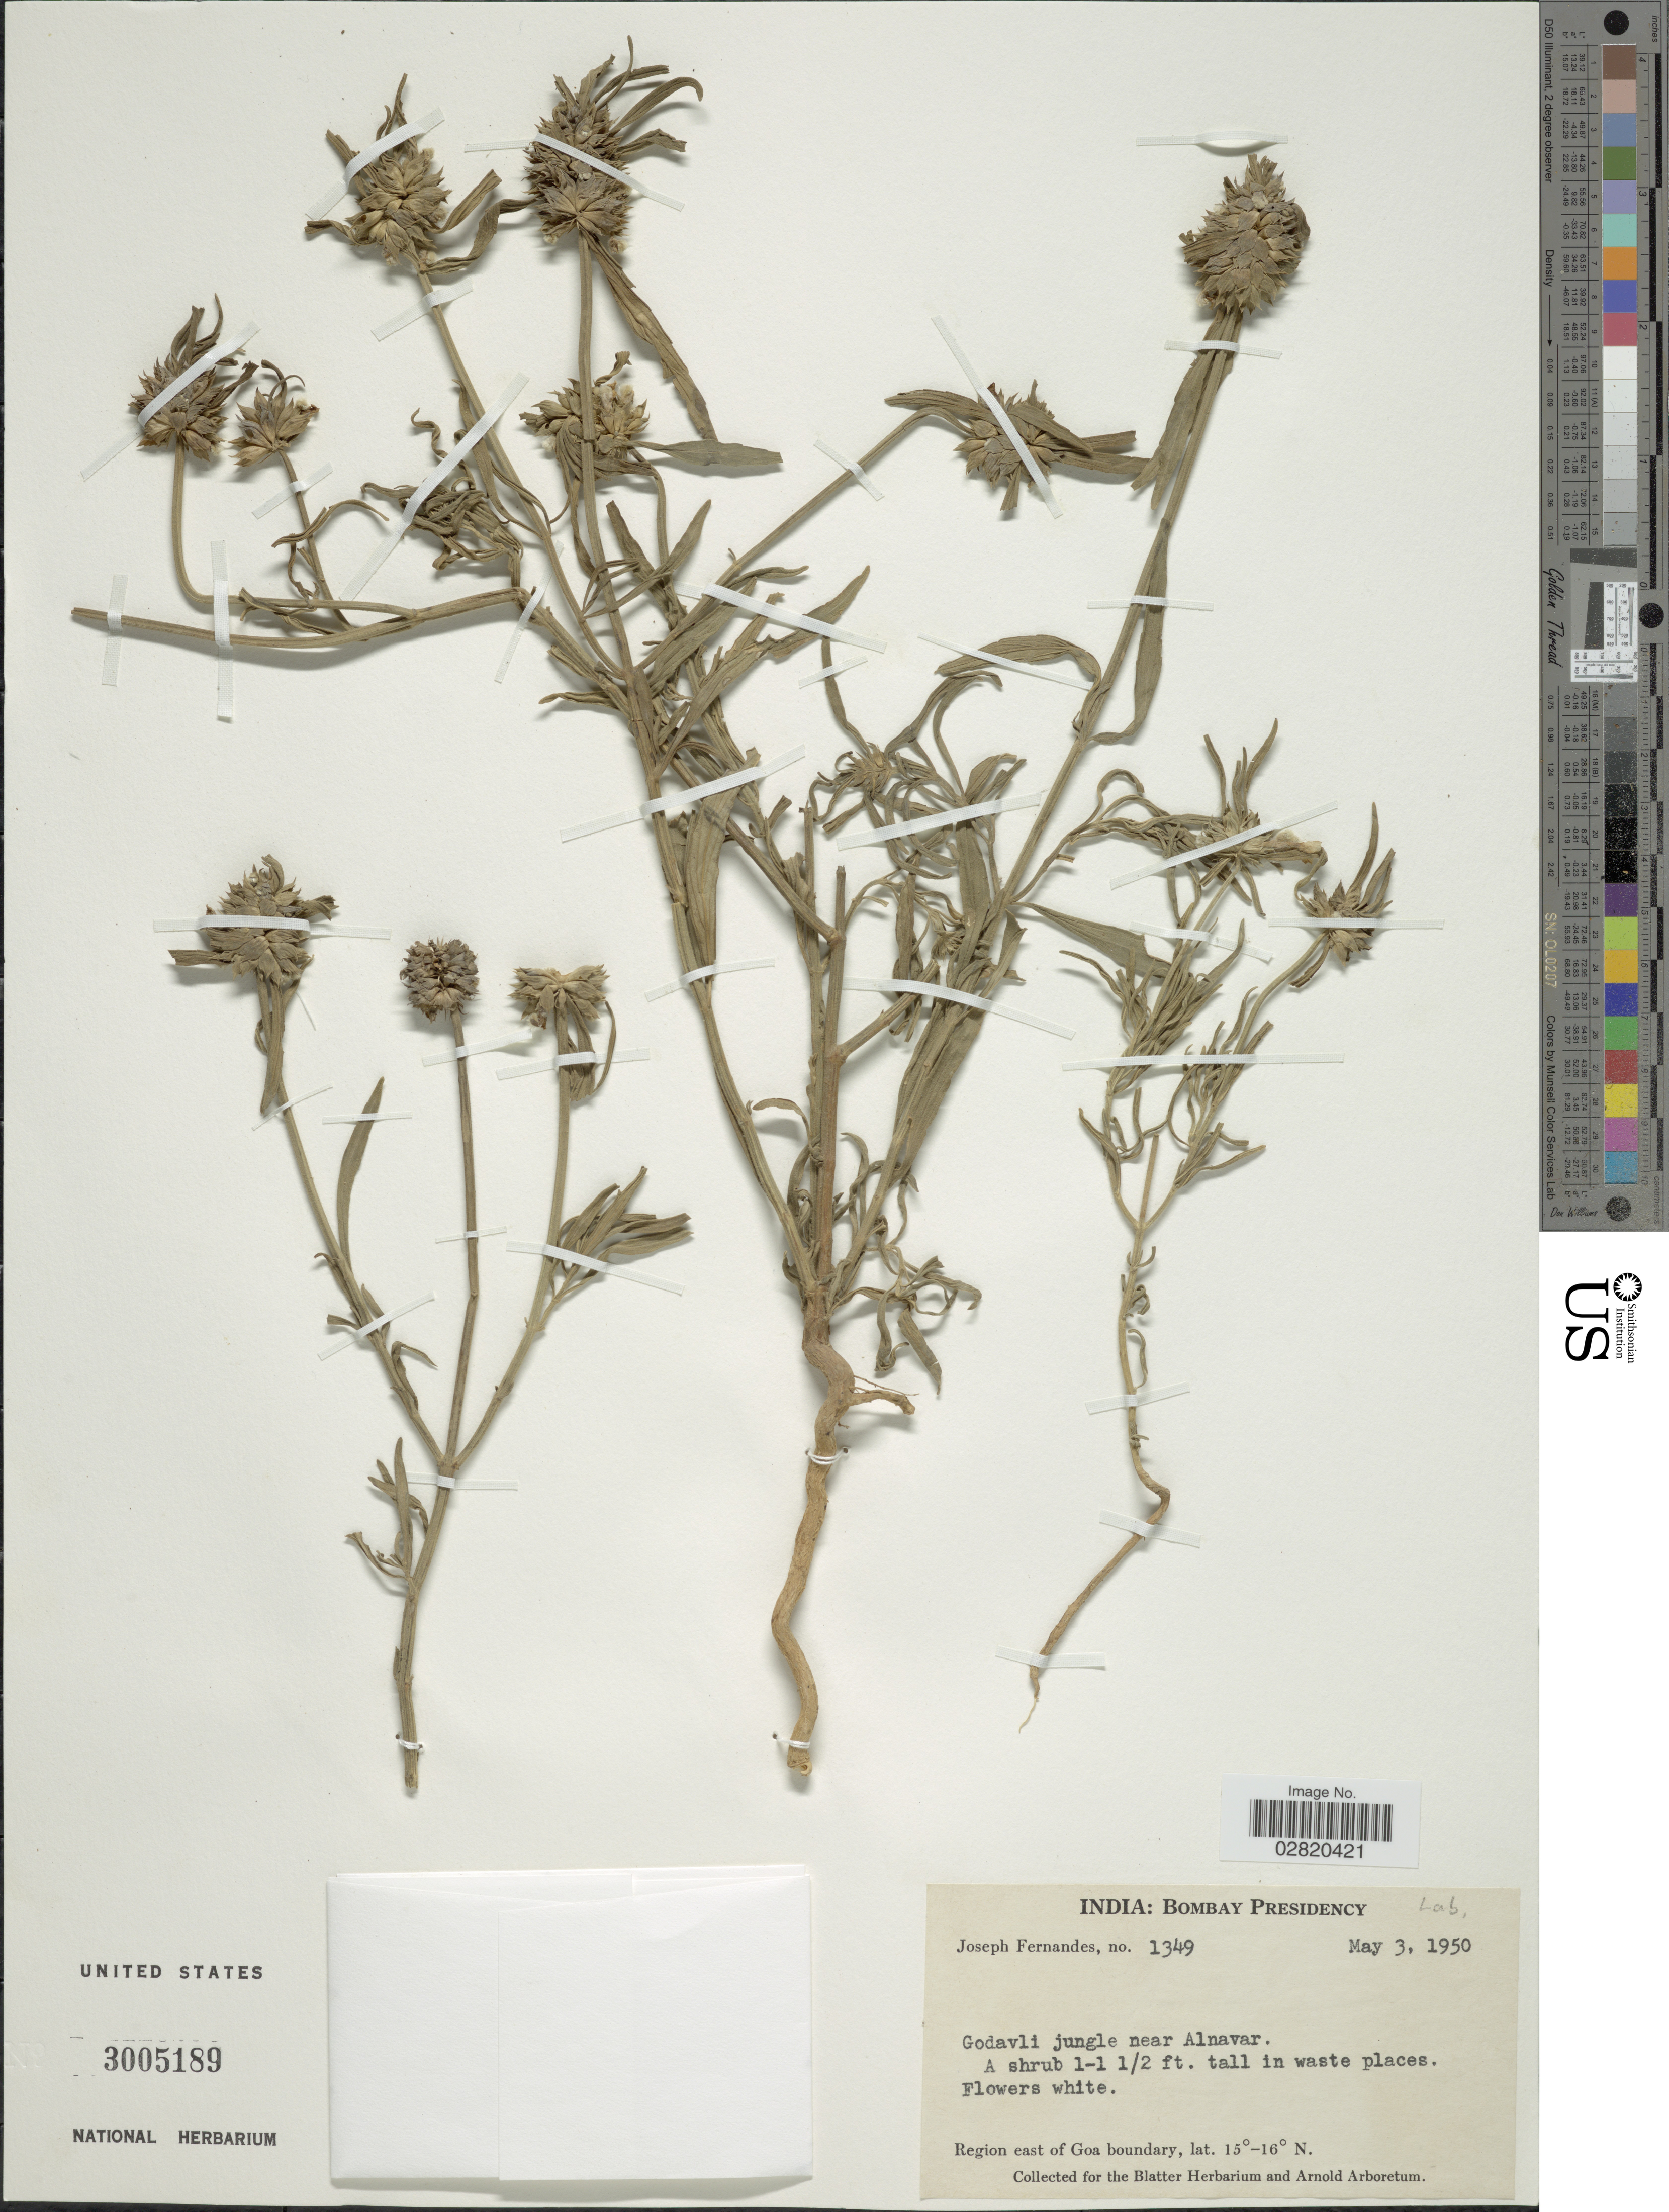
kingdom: Plantae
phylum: Tracheophyta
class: Magnoliopsida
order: Lamiales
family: Lamiaceae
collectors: J. Fernandes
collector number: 1349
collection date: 1950-05-03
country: India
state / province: Goa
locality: Bombay Presidency. Godavli jungle near Alnavar. Region east of Goa boundary.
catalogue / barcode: US 3005189